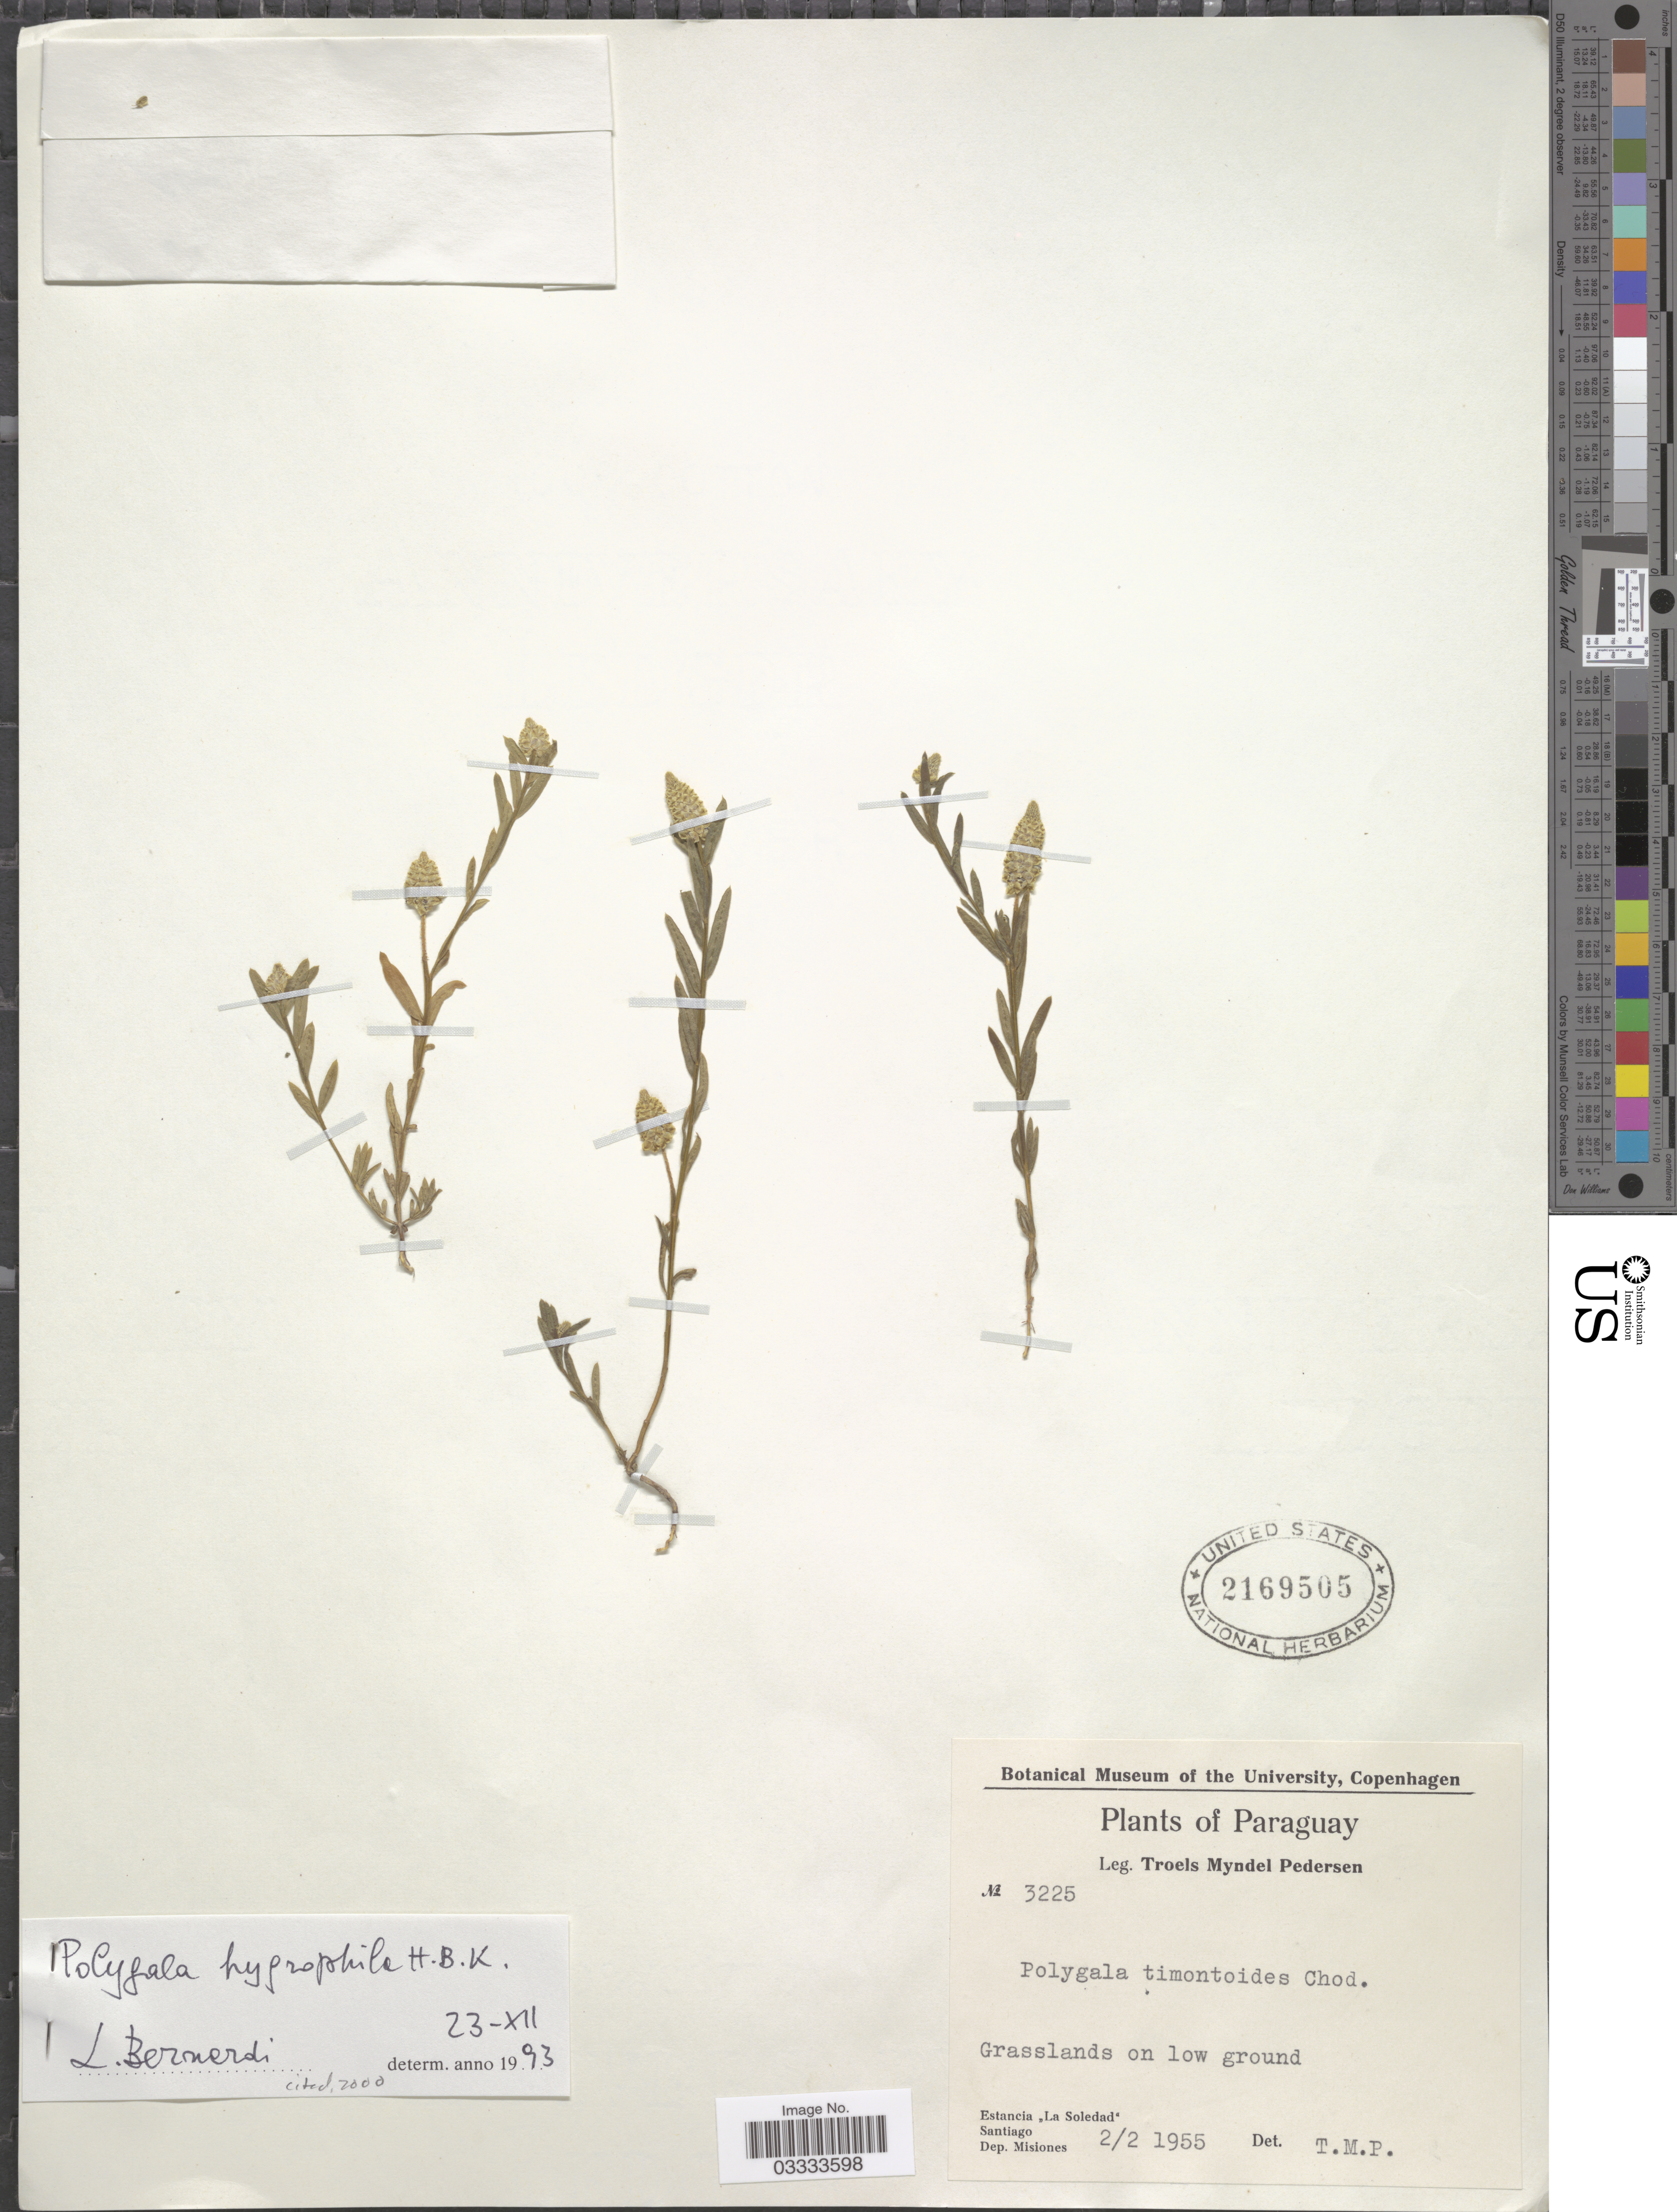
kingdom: Plantae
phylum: Tracheophyta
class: Magnoliopsida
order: Fabales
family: Polygalaceae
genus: Polygala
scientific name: Polygala hygrophila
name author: Kunth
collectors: T. Pederson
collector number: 3225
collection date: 1955-02-02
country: Paraguay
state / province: Misiones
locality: Estancia "La Soledad" Santiago. Dep. Misiones.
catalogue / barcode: US 2169505